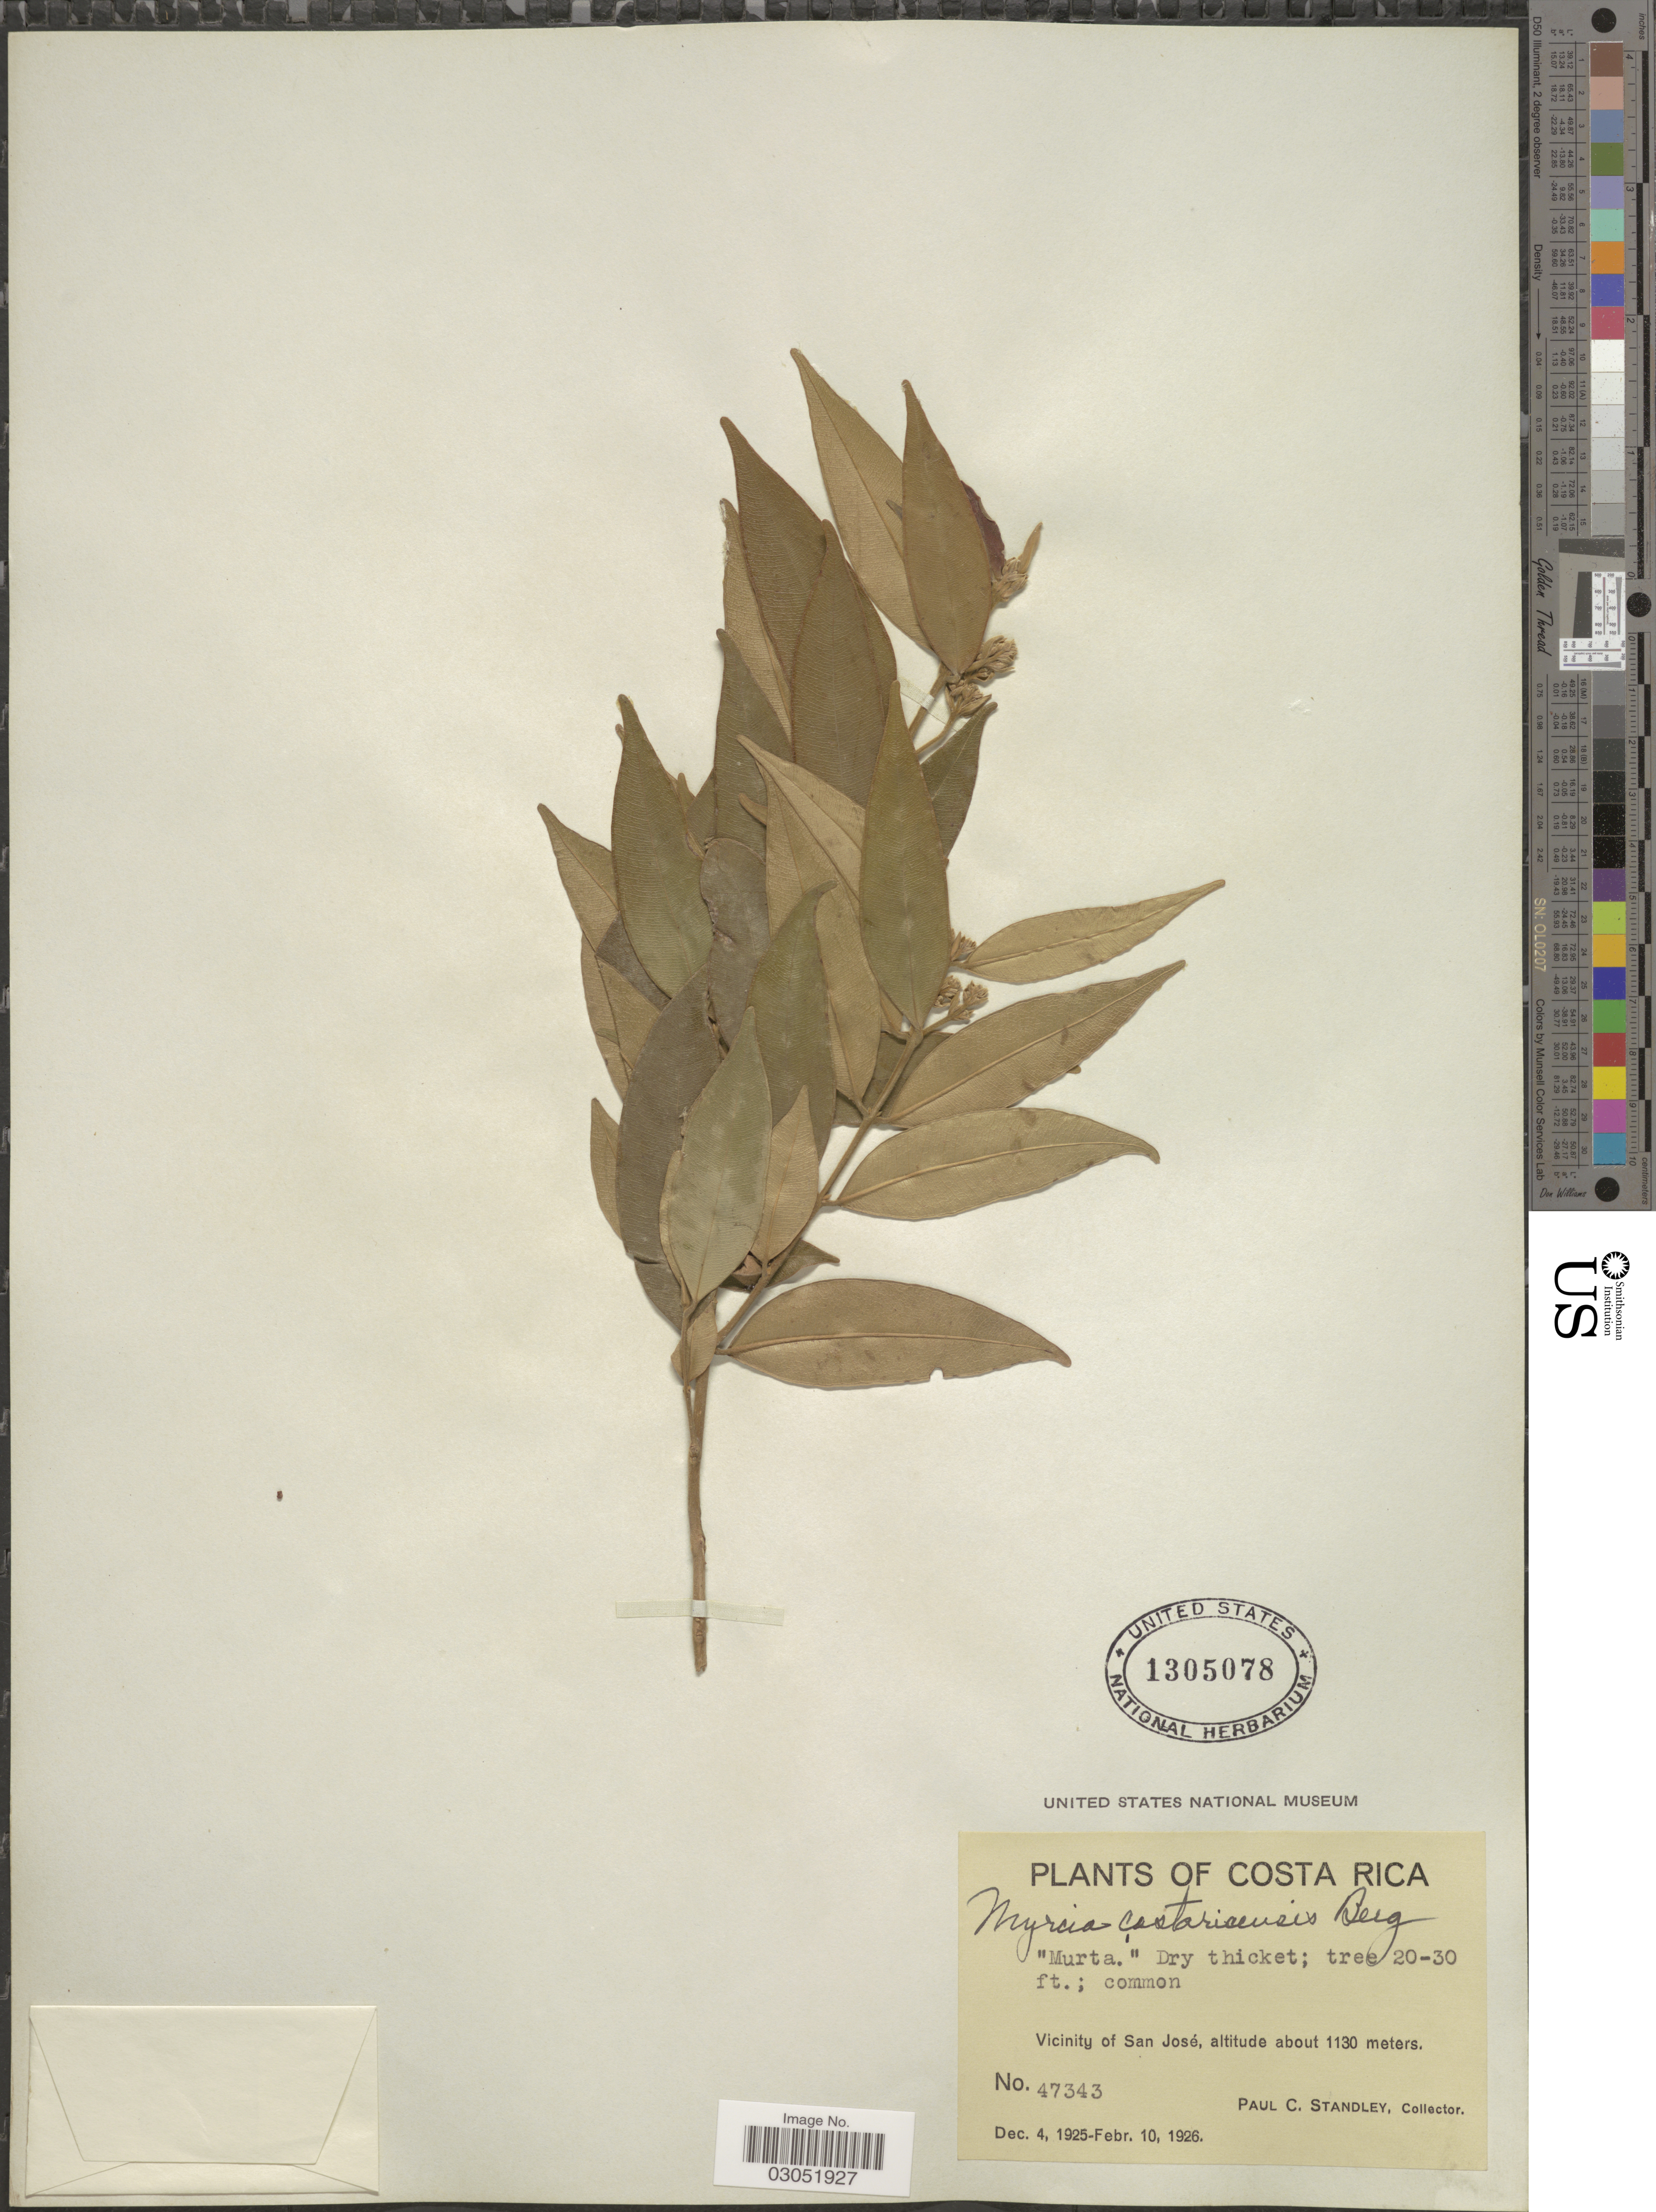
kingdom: Plantae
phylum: Tracheophyta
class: Magnoliopsida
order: Myrtales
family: Myrtaceae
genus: Myrcia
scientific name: Myrcia splendens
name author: (Sw.) DC.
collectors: P. C. Standley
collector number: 47343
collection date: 1925-12-04/1926-02-10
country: Costa Rica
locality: Vicinity of San José.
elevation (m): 1130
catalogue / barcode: US 1305078